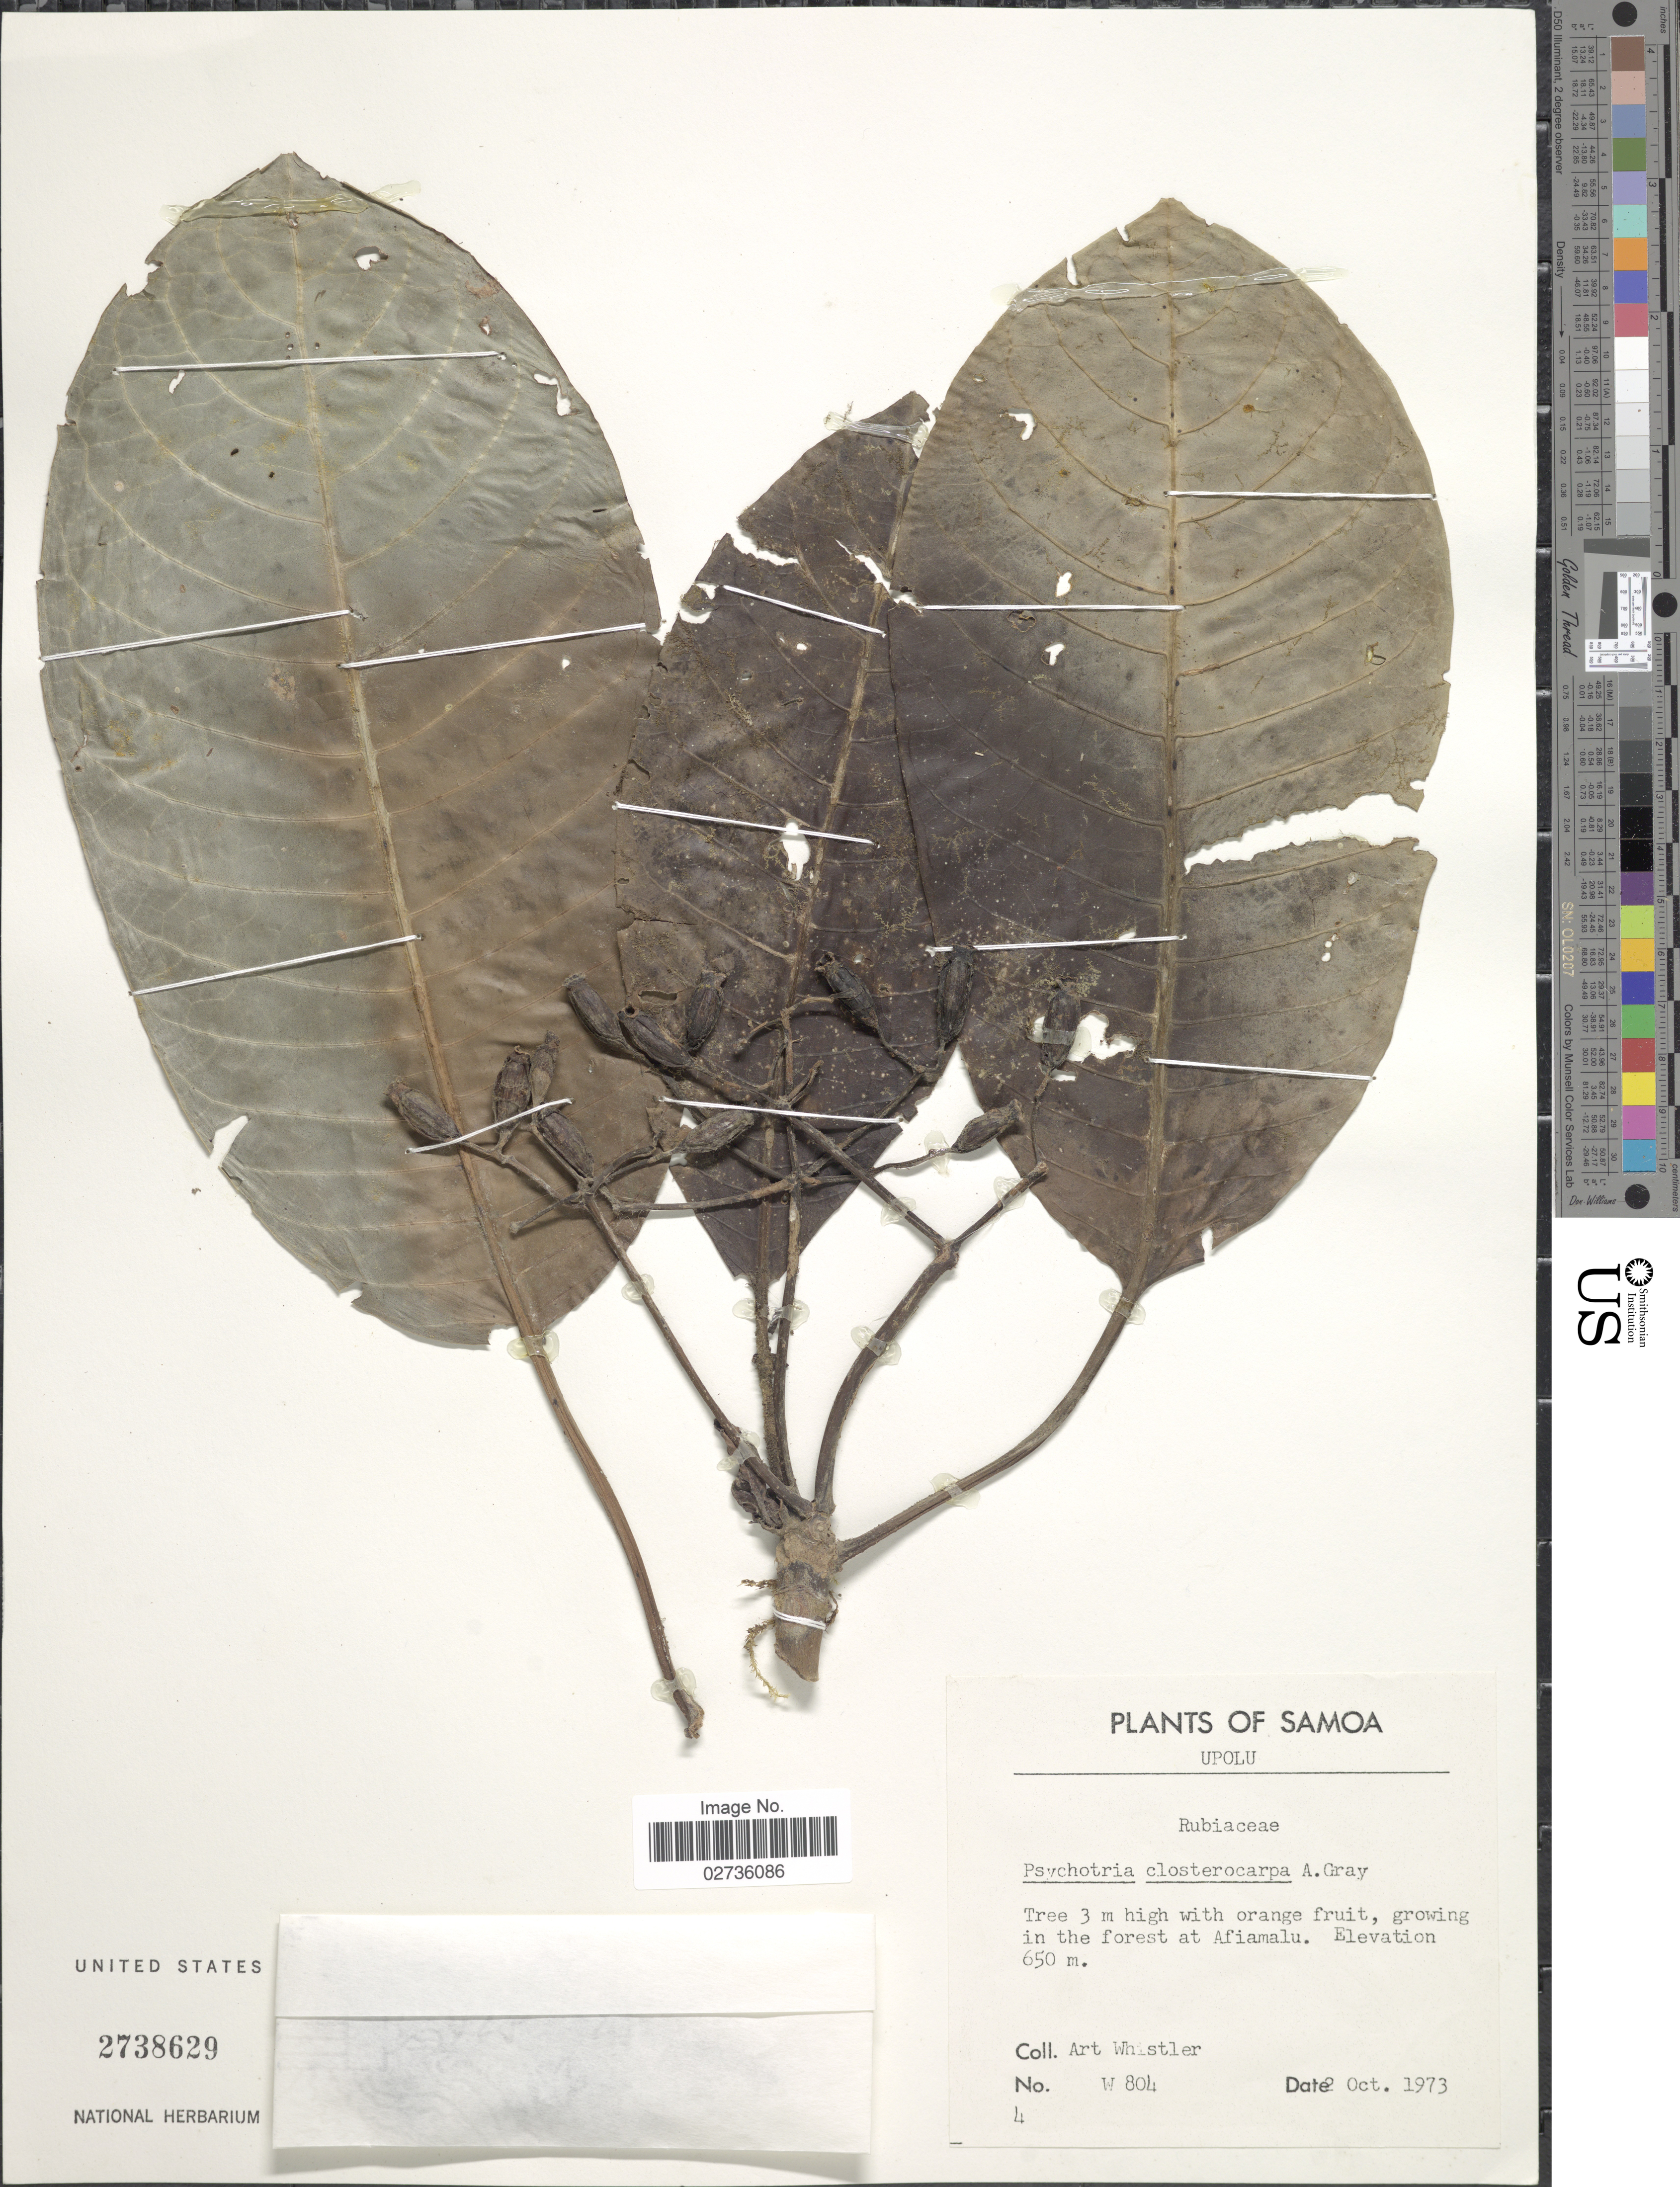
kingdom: Plantae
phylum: Tracheophyta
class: Magnoliopsida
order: Gentianales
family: Rubiaceae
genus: Psychotria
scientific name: Psychotria closterocarpa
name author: A. Gray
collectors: A. Whistler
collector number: W 804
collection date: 1973-10-02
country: Samoa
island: Upolu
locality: Upolu. Growing in the forest at Afiamalu.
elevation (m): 650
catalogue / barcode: US 2738629